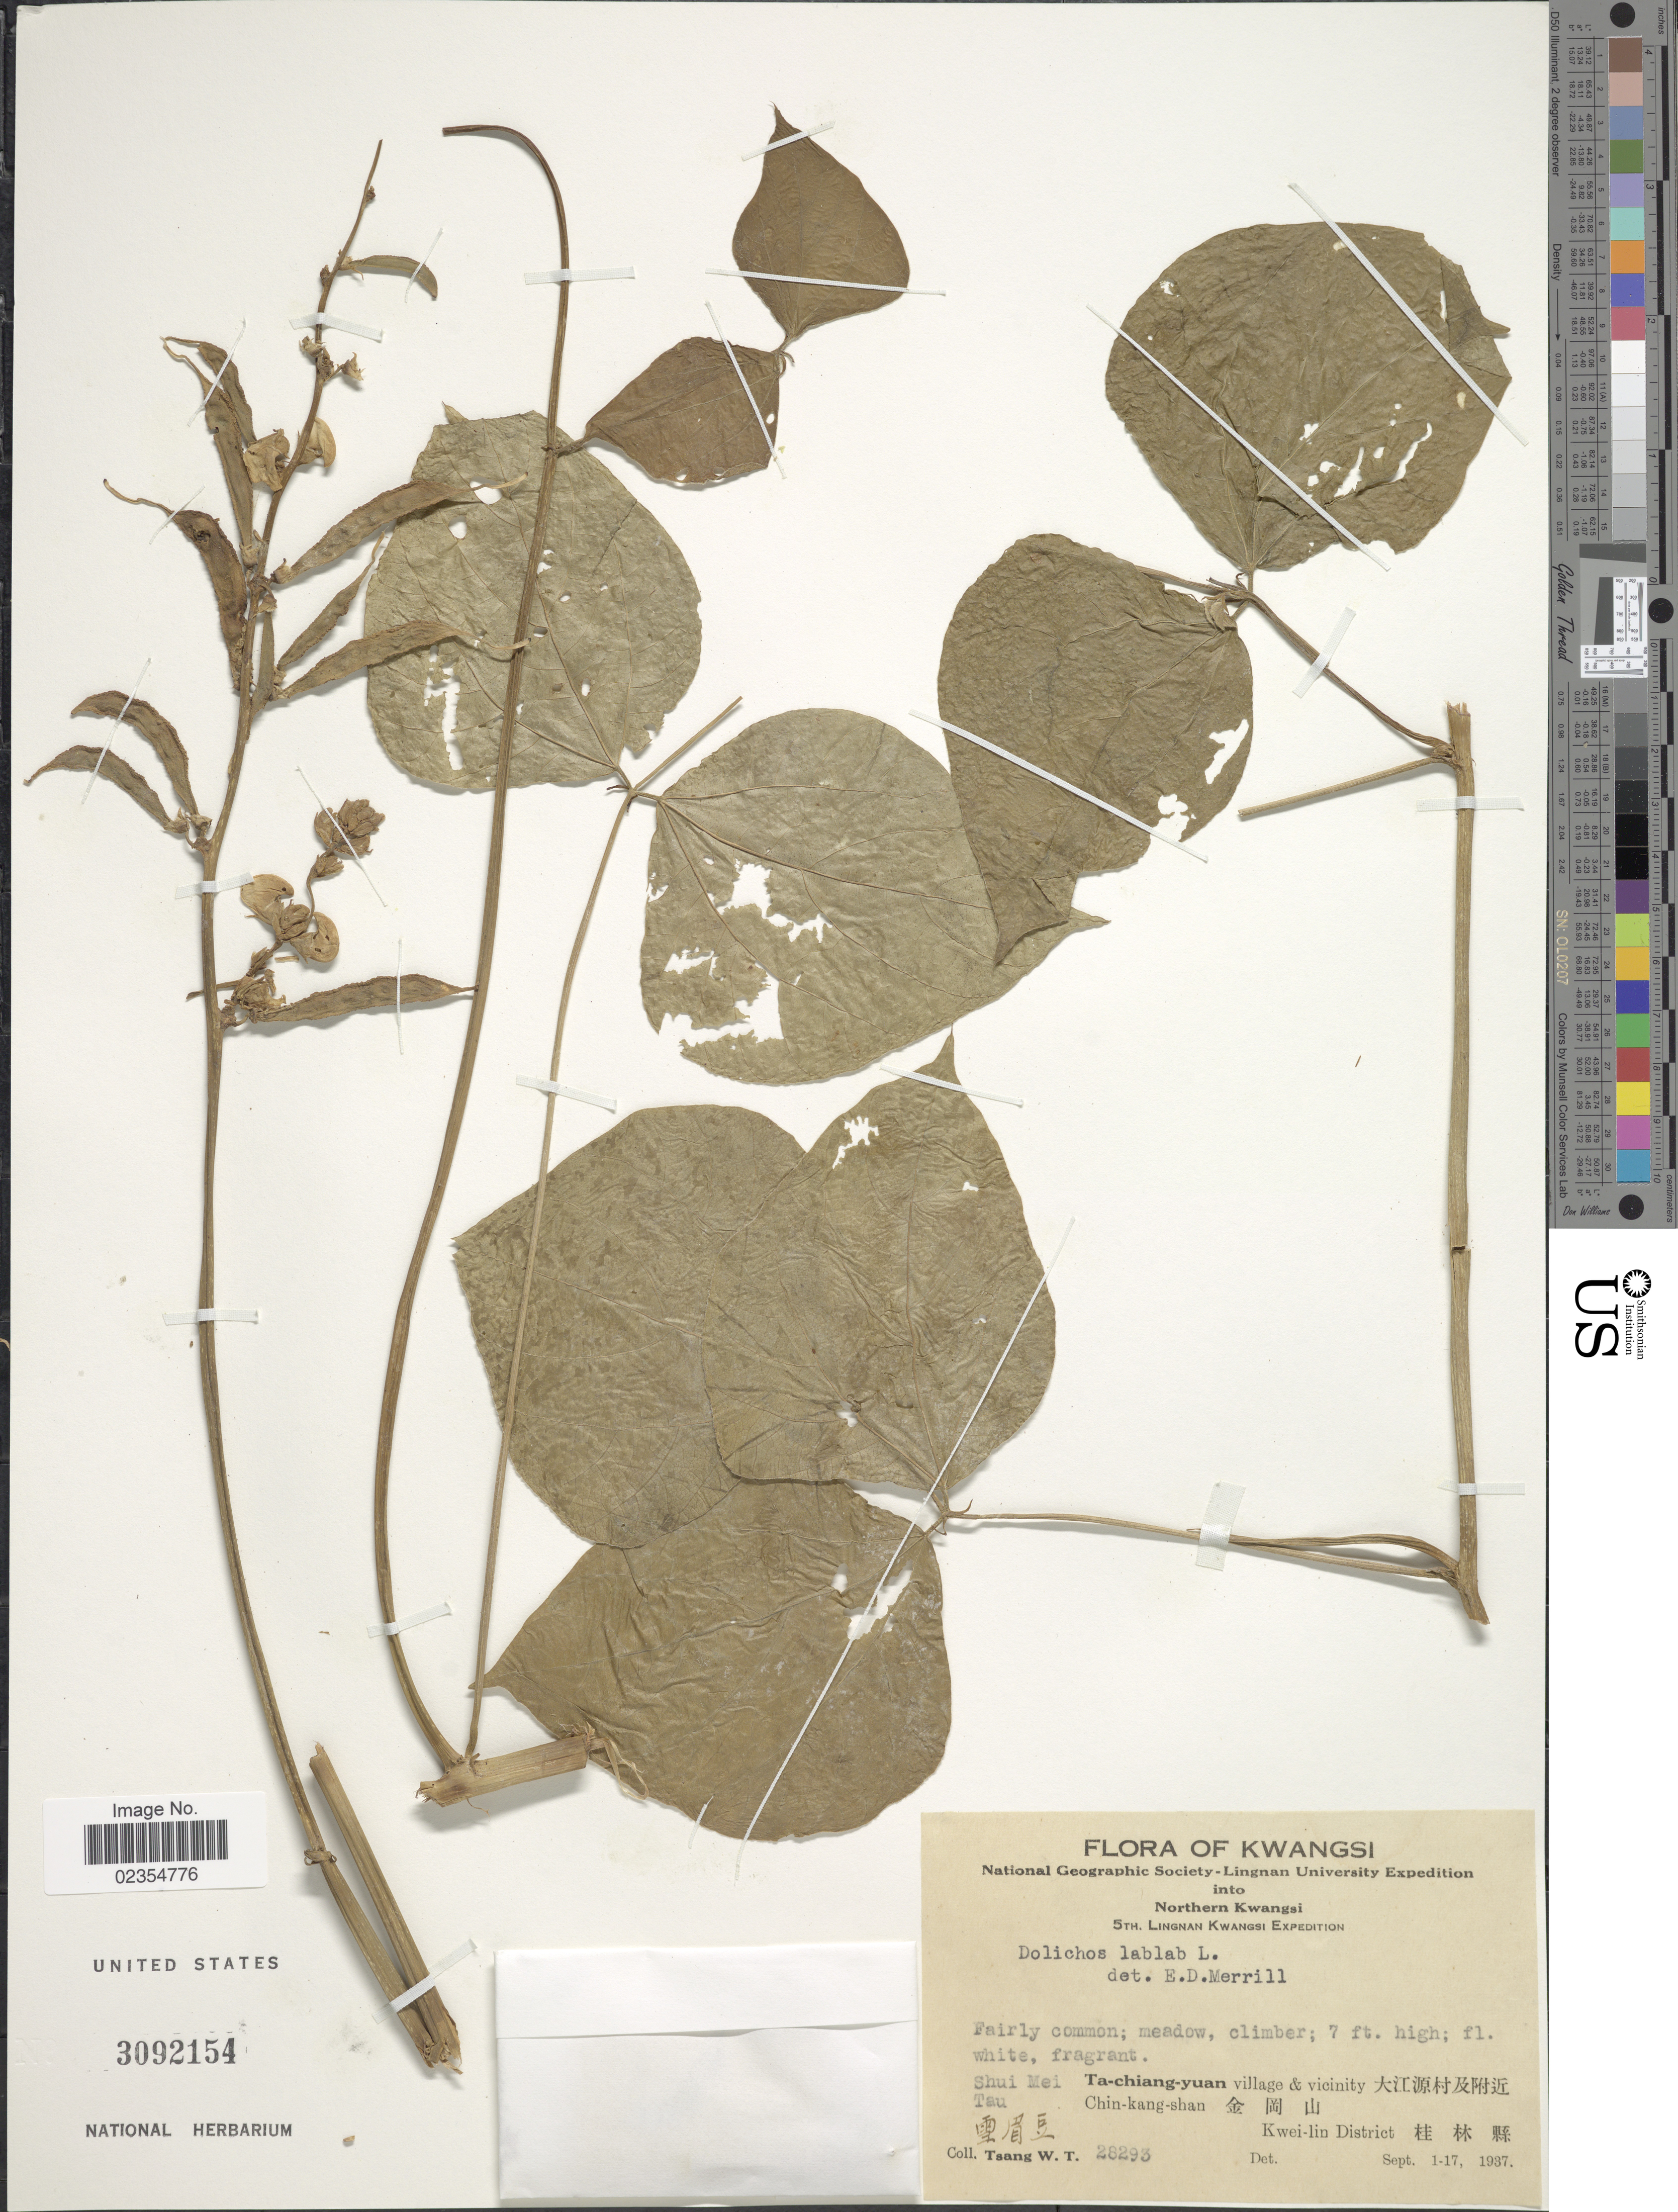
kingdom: Plantae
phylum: Tracheophyta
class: Magnoliopsida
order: Fabales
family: Fabaceae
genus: Lablab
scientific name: Lablab purpureus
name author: (L.) Sweet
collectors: W. T. Tsang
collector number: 28293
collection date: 1937-09-01/1937-09-17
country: China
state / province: Jiangxi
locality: Kwangsi, Shu Mei Tau, Ta-chiang-yuan village & vicinity, Chin-kang-shan, Kwei-lin District, Northern Kwangsi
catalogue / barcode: US 3092154